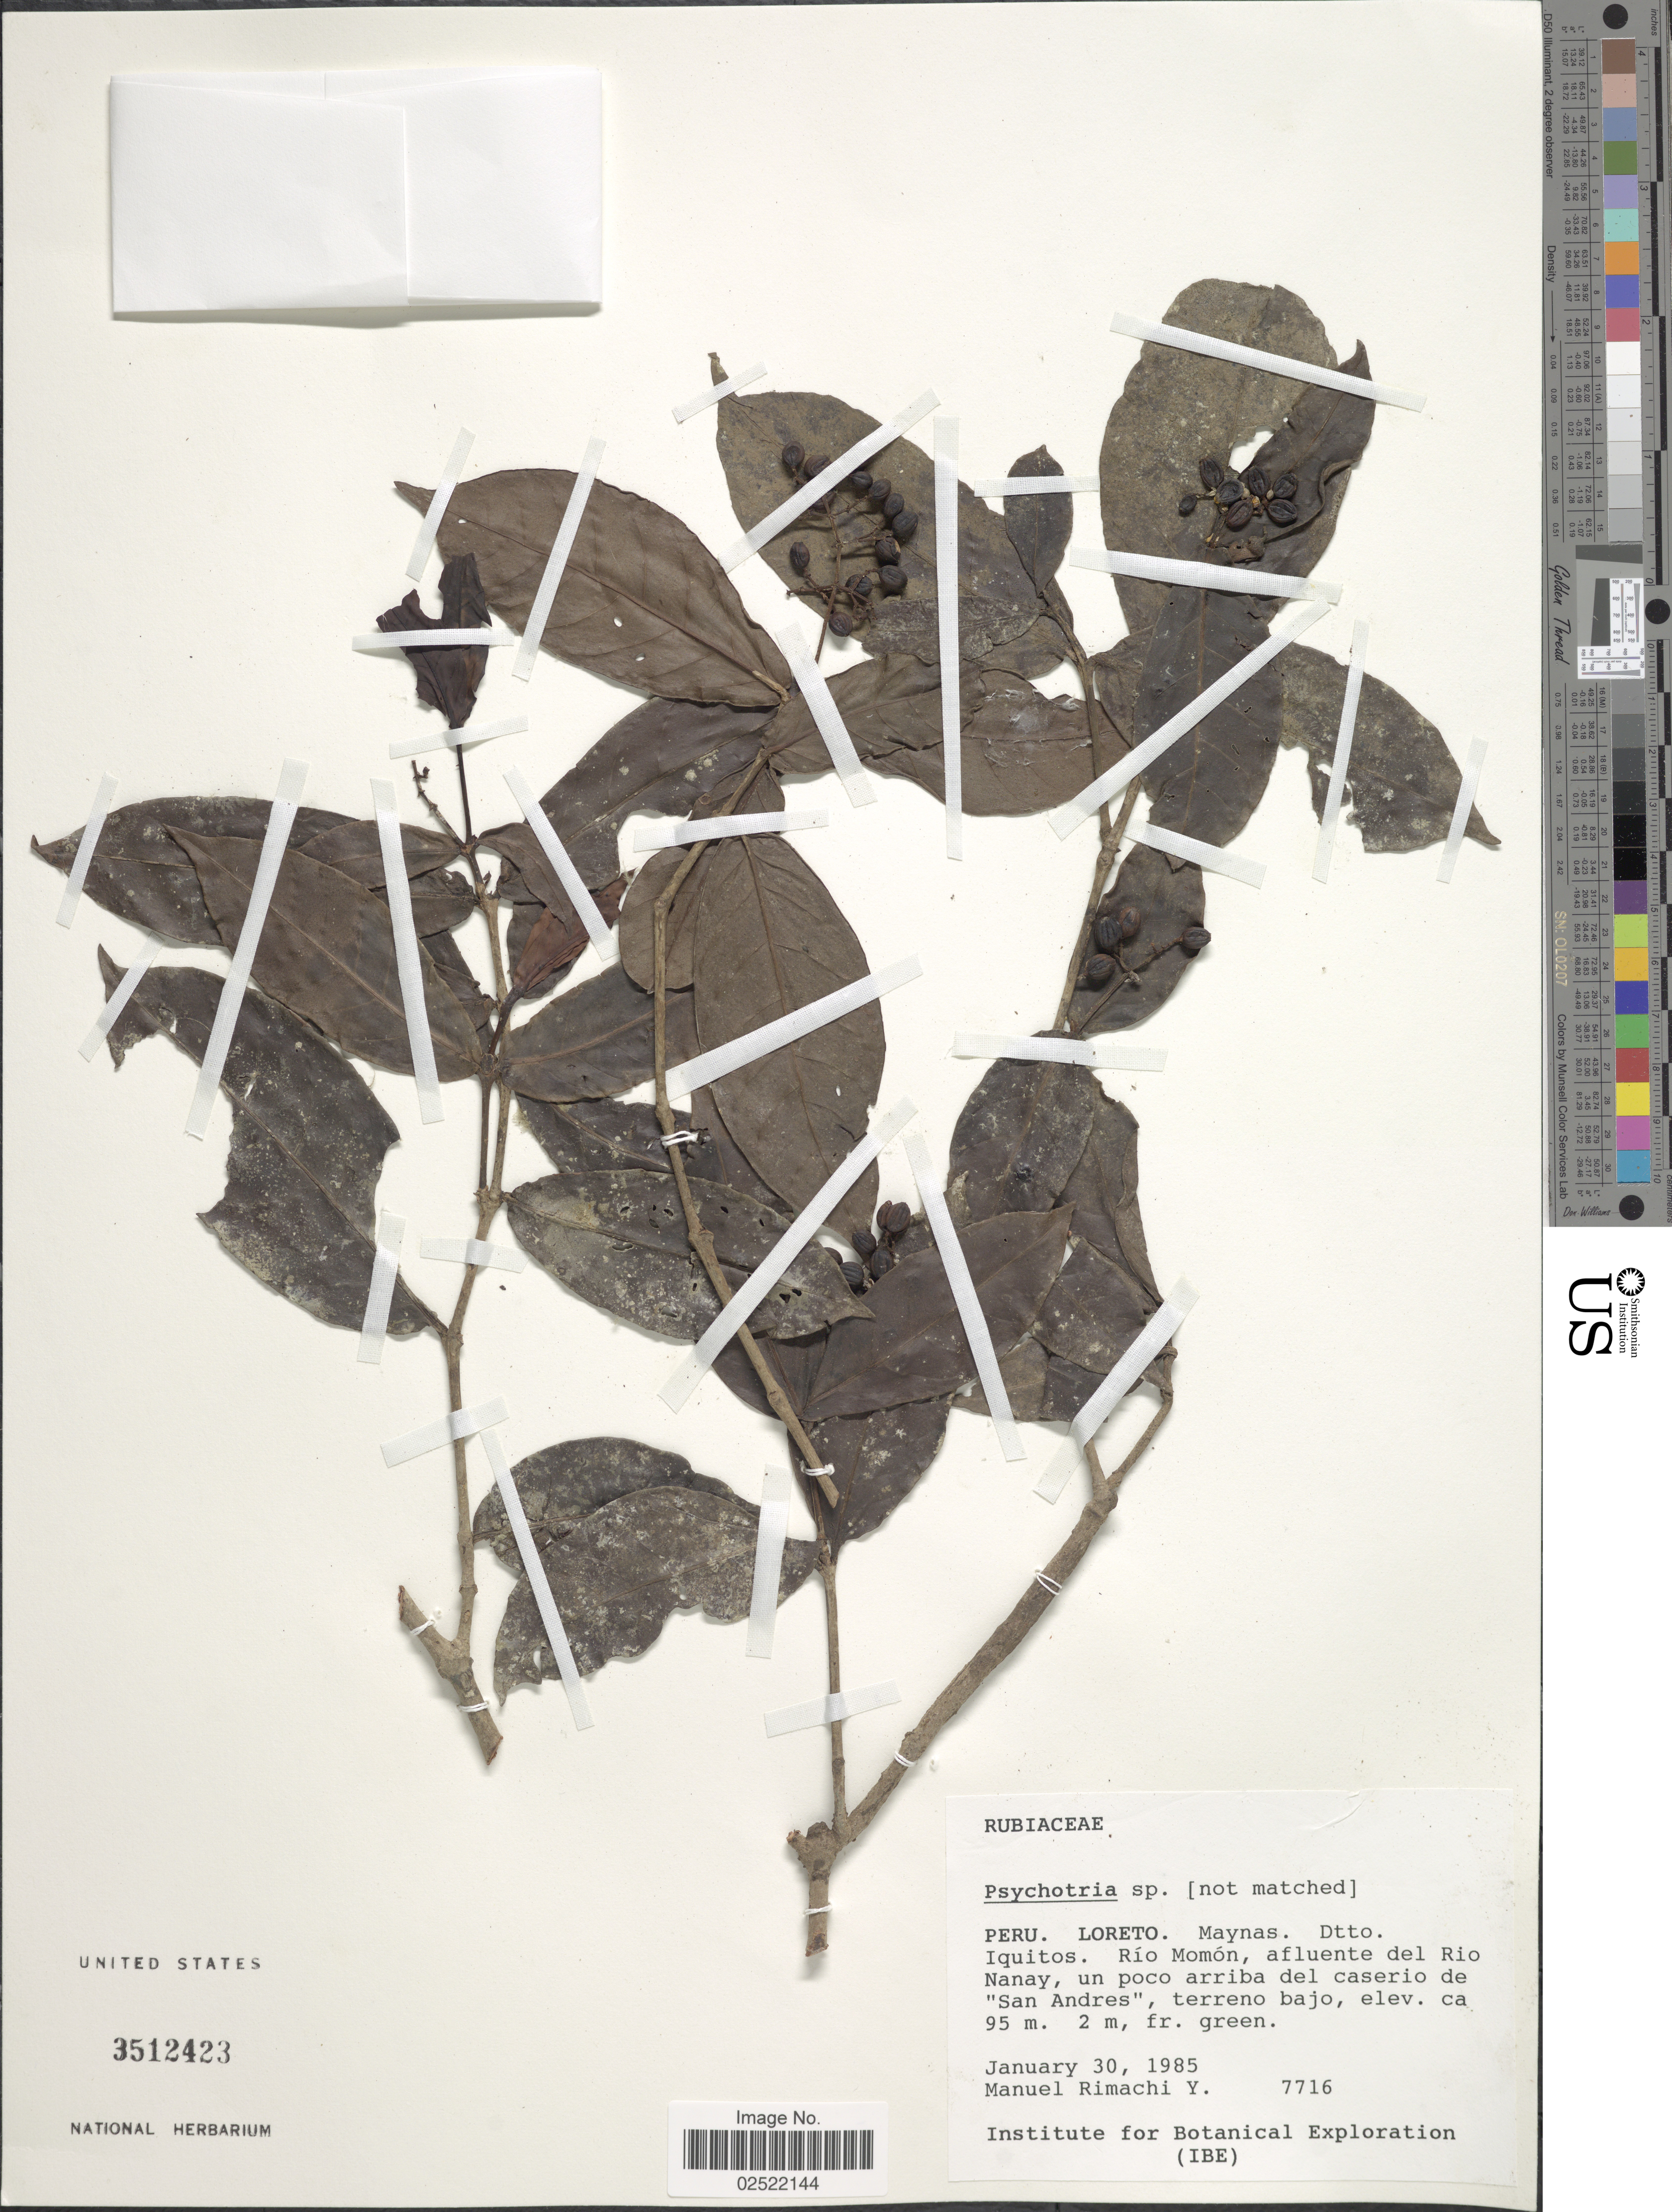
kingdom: Plantae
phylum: Tracheophyta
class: Magnoliopsida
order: Gentianales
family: Rubiaceae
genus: Psychotria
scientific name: Psychotria sp.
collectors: M. Rimachi Y.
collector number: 7716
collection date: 1985-01-30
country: Peru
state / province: Loreto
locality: Peru. Loreto. Maynas. Dtto. Iquitos. Rio Momon, afluente del Rio Nanay, un poco arriba del caserio de "San Andres", terreno bajo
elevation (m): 95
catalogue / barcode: US 3512423